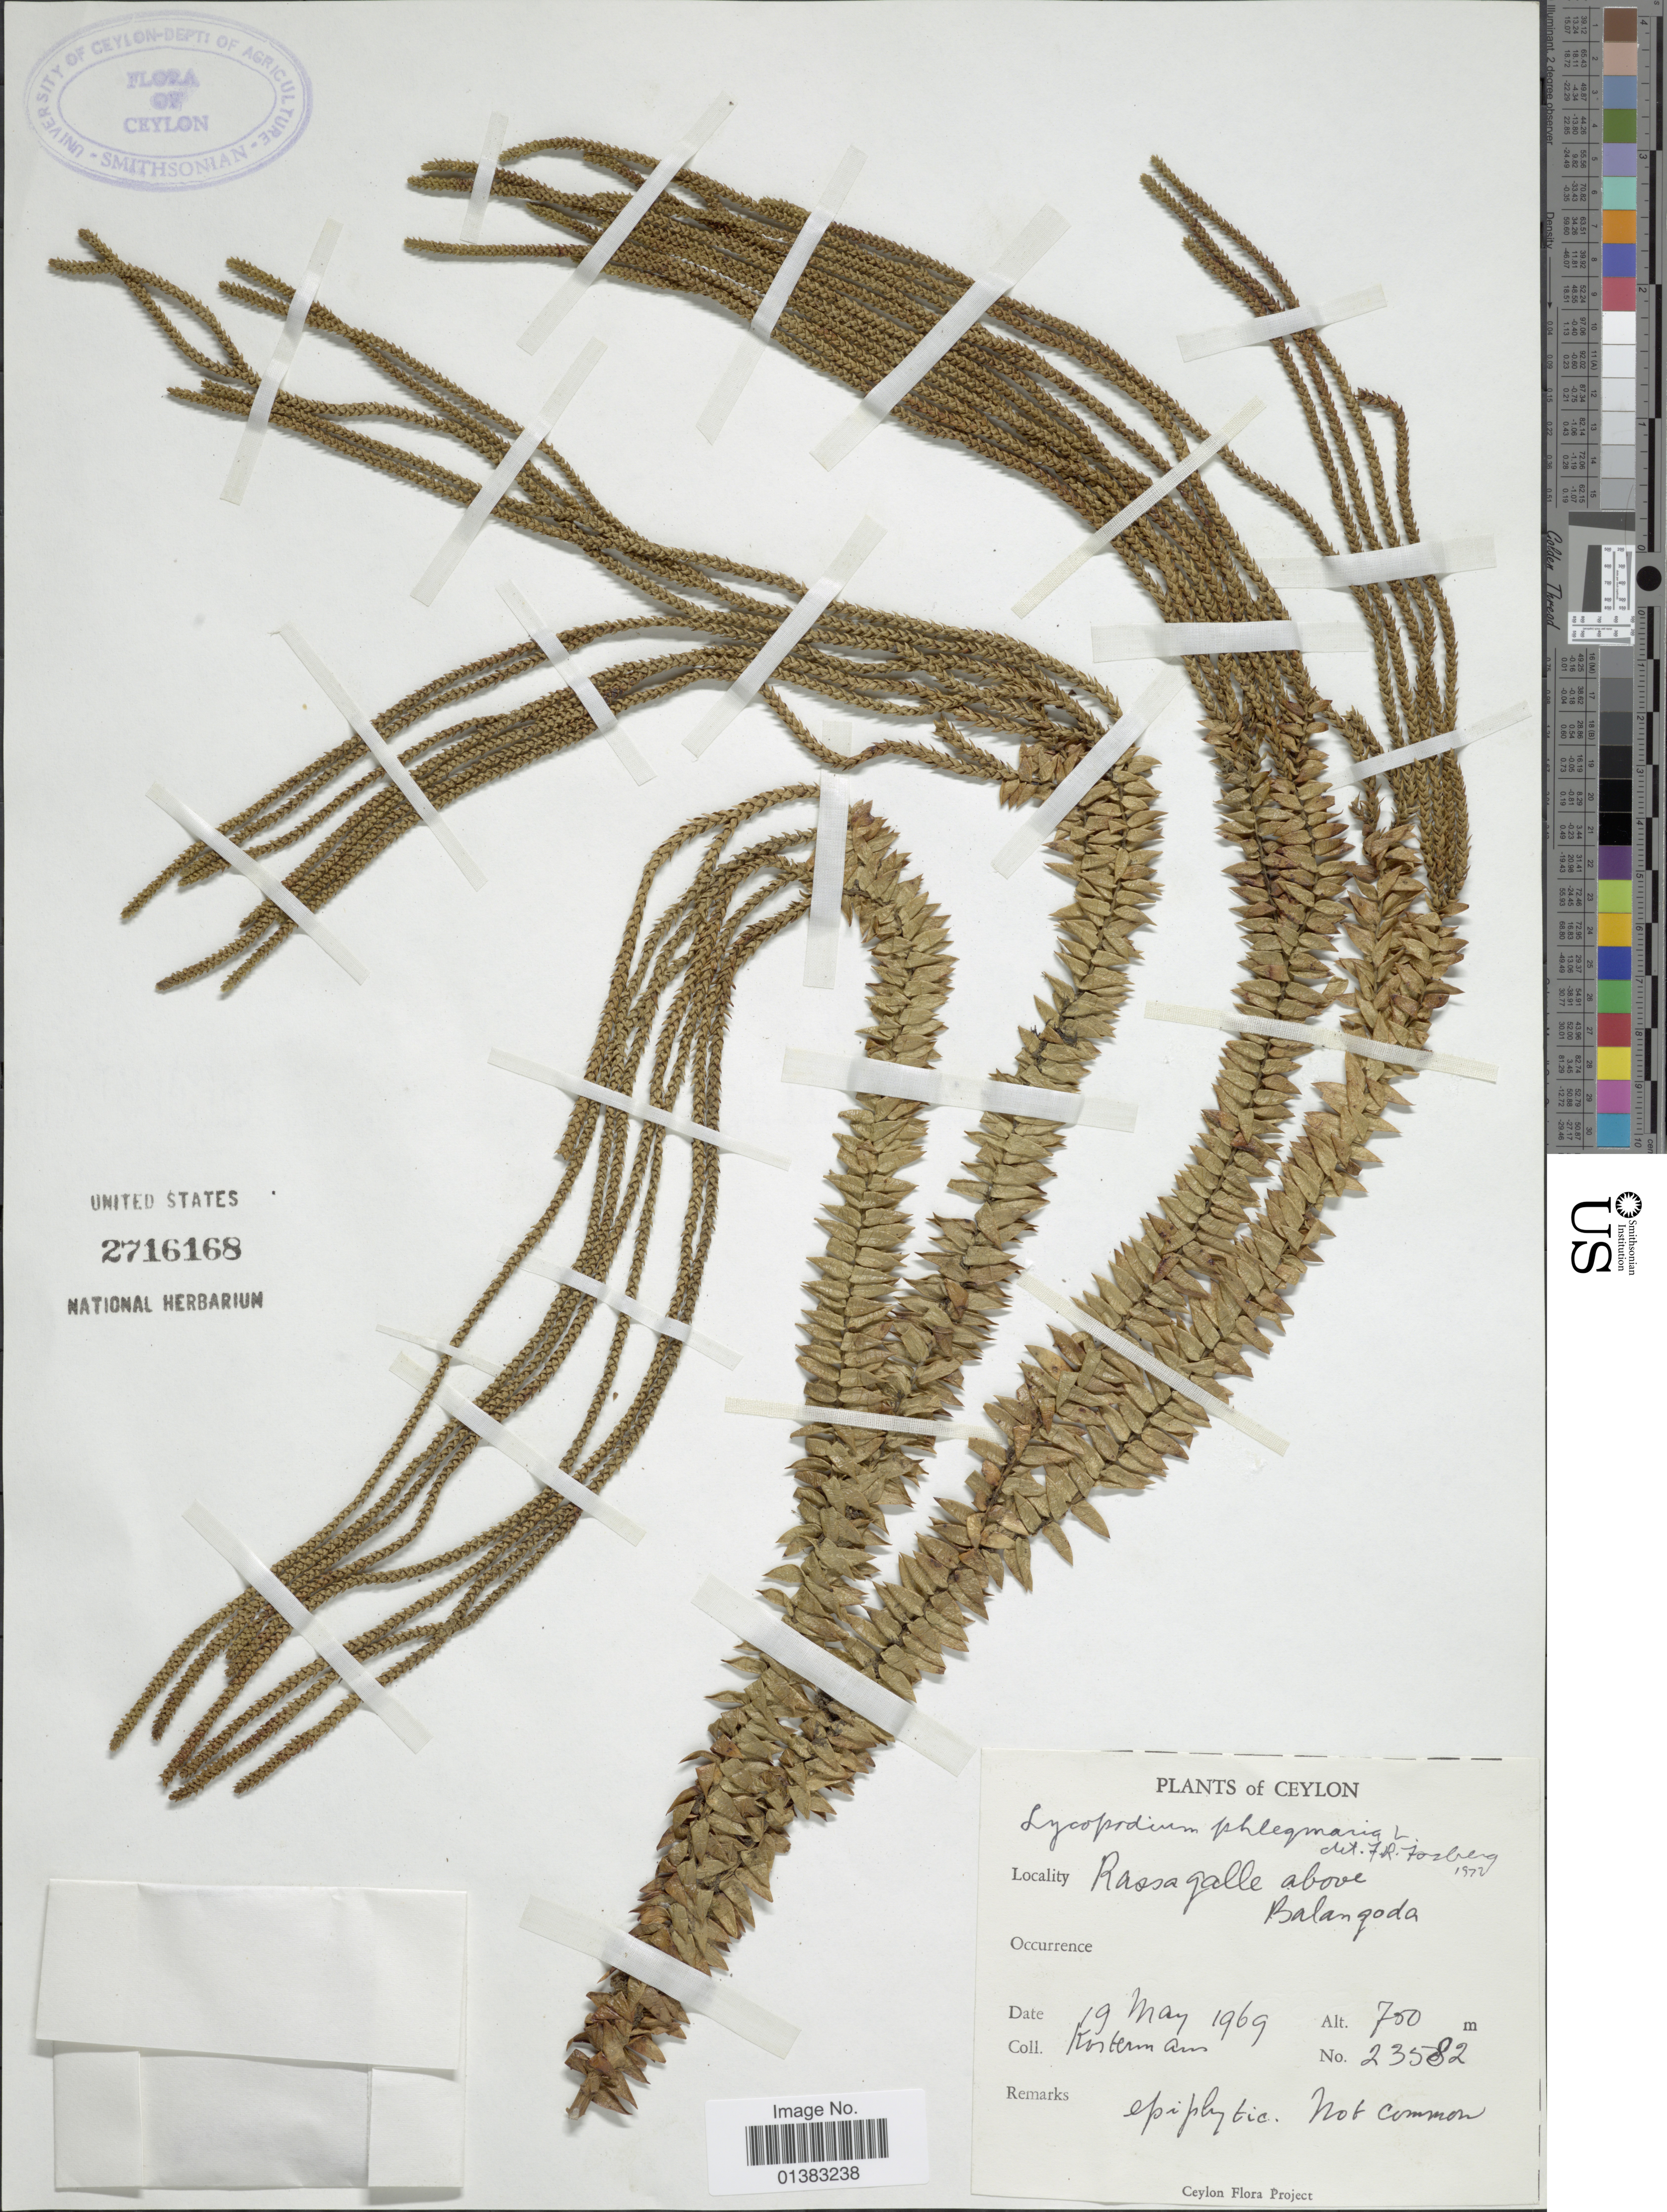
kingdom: Plantae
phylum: Tracheophyta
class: Lycopodiopsida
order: Lycopodiales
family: Lycopodiaceae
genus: Phlegmariurus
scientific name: Phlegmariurus mirabilis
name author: (Willd.) A. R. Field & Testo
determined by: Field, A. R.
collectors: Kostermans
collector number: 23582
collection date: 1969-05-19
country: Sri Lanka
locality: Ceylon. Rassagalle above Balangoda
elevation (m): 750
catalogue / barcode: US 2716168